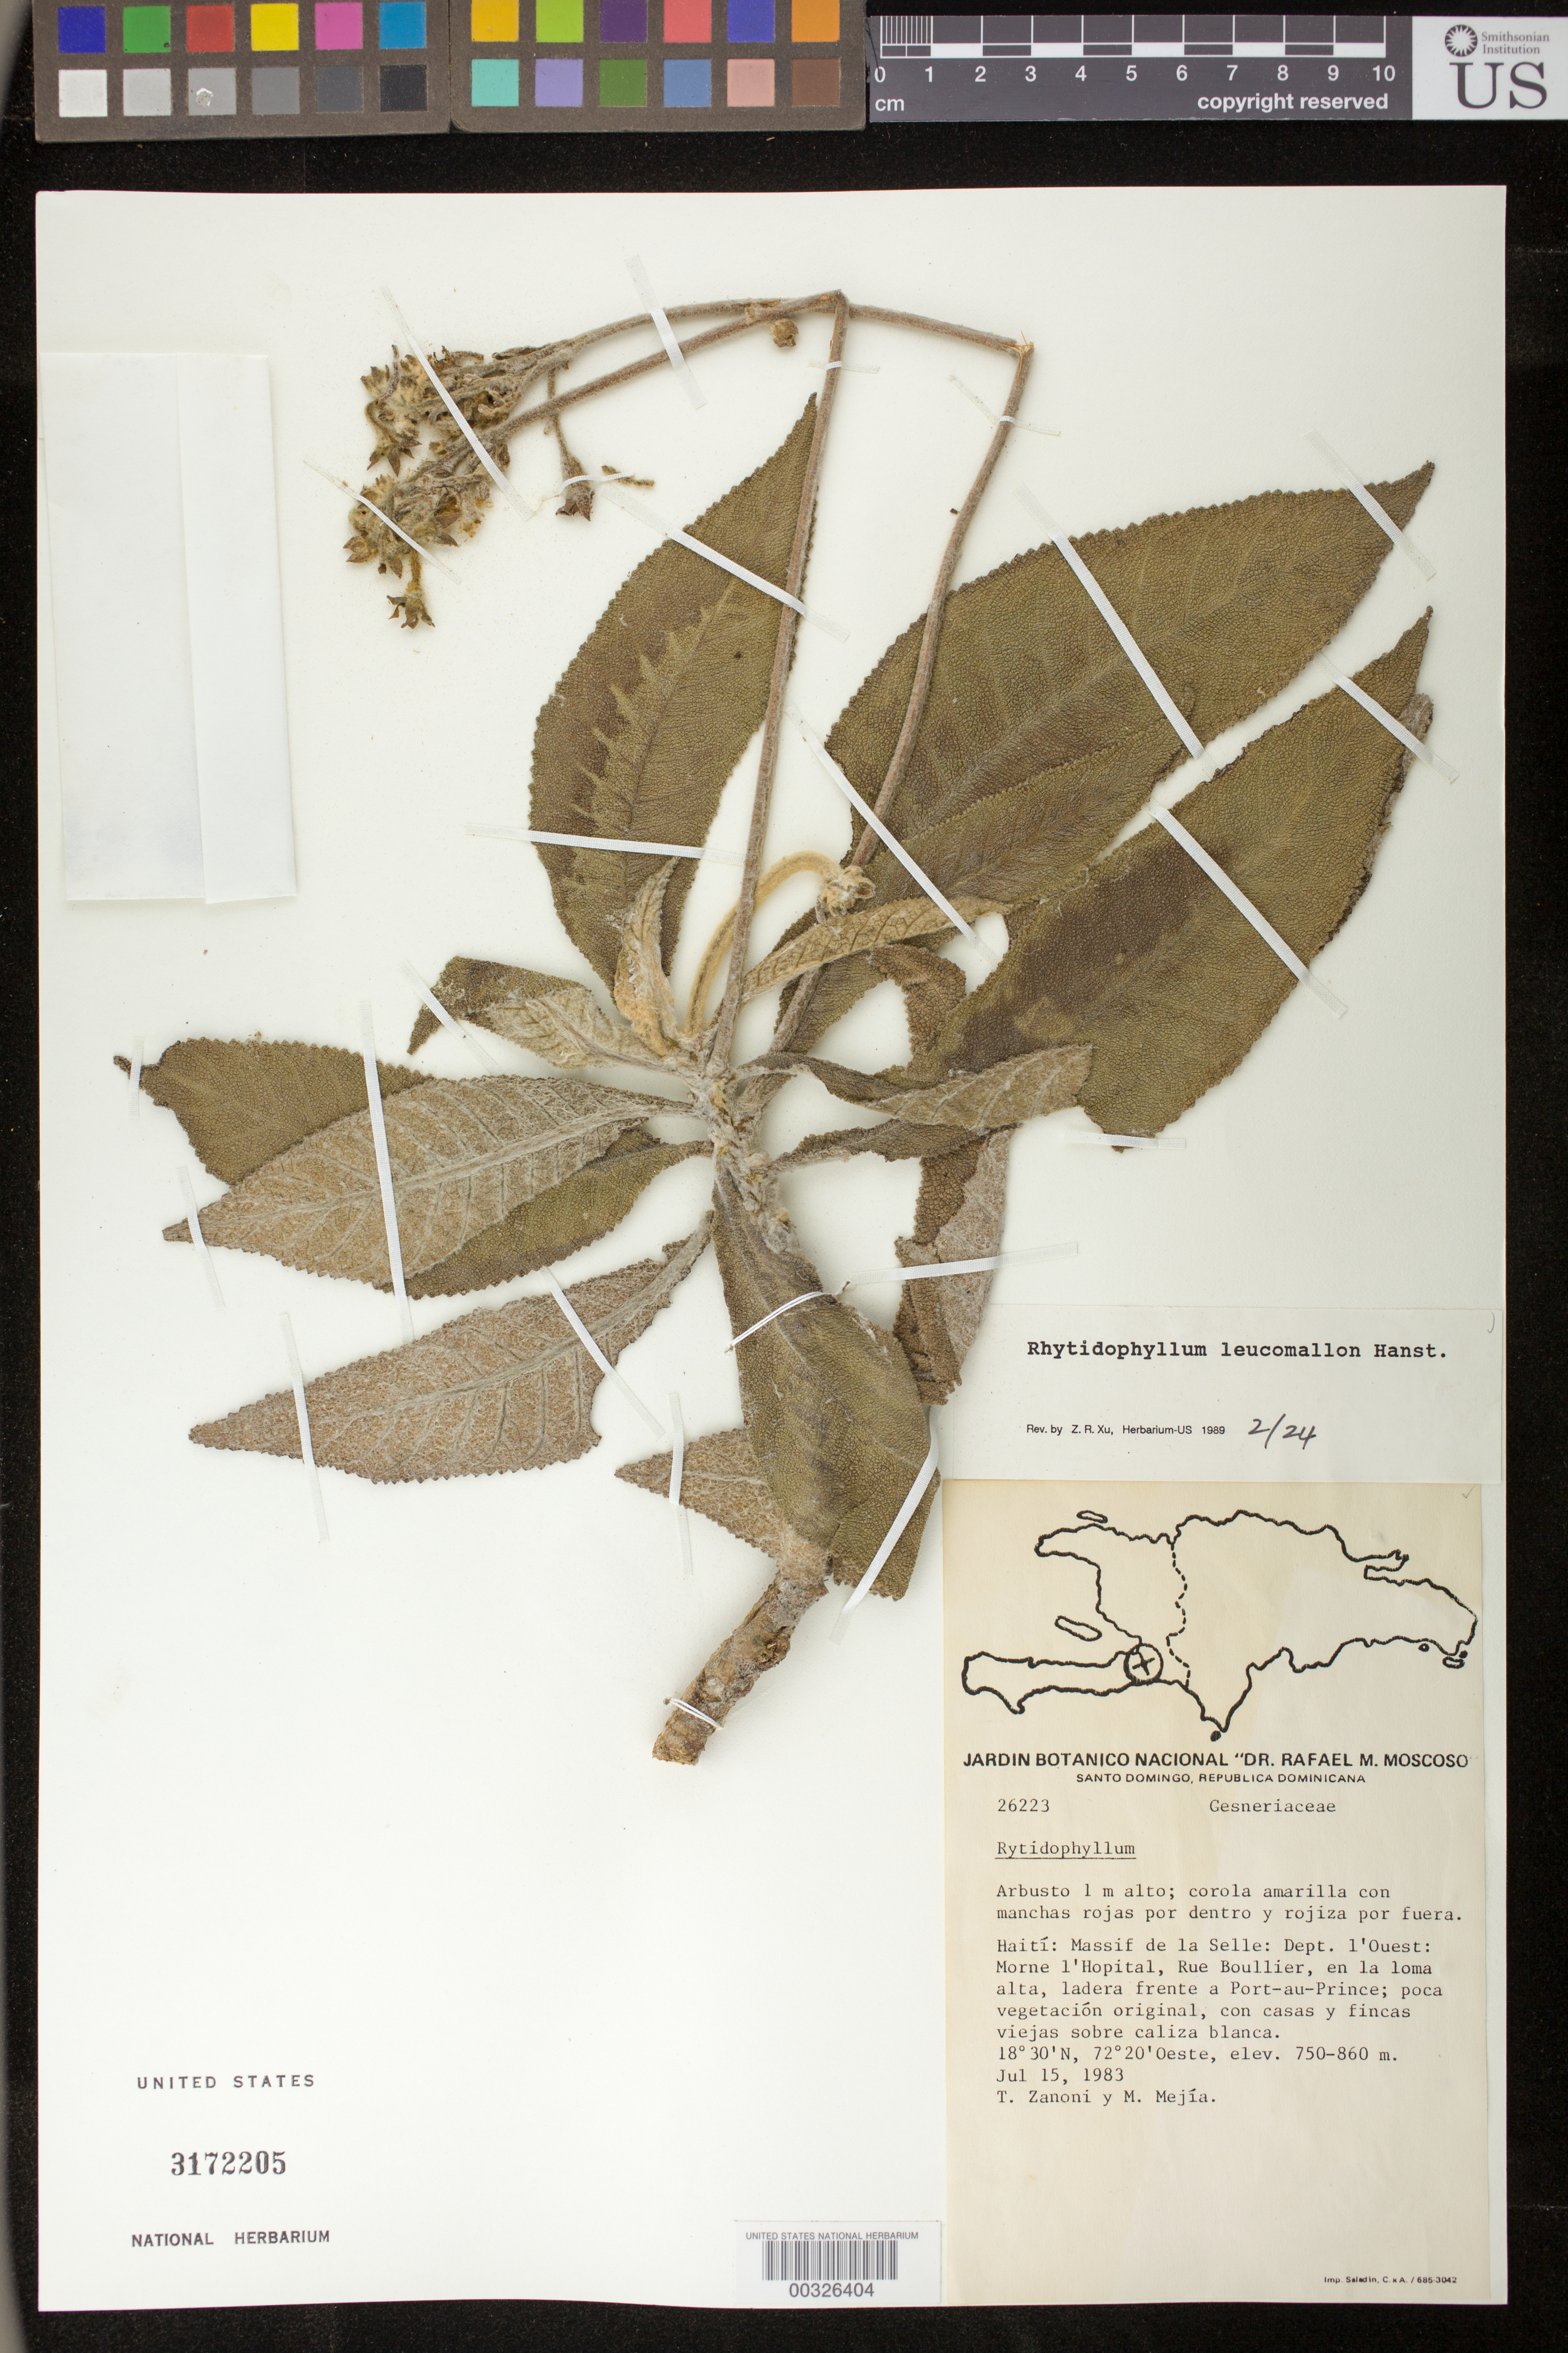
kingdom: Plantae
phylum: Tracheophyta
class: Magnoliopsida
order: Lamiales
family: Gesneriaceae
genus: Rhytidophyllum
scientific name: Rhytidophyllum leucomallon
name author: Hanst.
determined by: Skog, Laurence E.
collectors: T. A. Zanoni & M. Mejia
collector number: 26223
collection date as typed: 15 Jul 1983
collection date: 1983-07-15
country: Haiti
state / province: Ouest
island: Hispaniola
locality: Massif de la Selle: Morne l'Hopital, Rue Boullier, en la loma alta, ladera frente a Port-au-Prince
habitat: Poca vegetación original, con casas y fincas viejas sobre caliza blanca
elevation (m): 750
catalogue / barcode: US 3172205